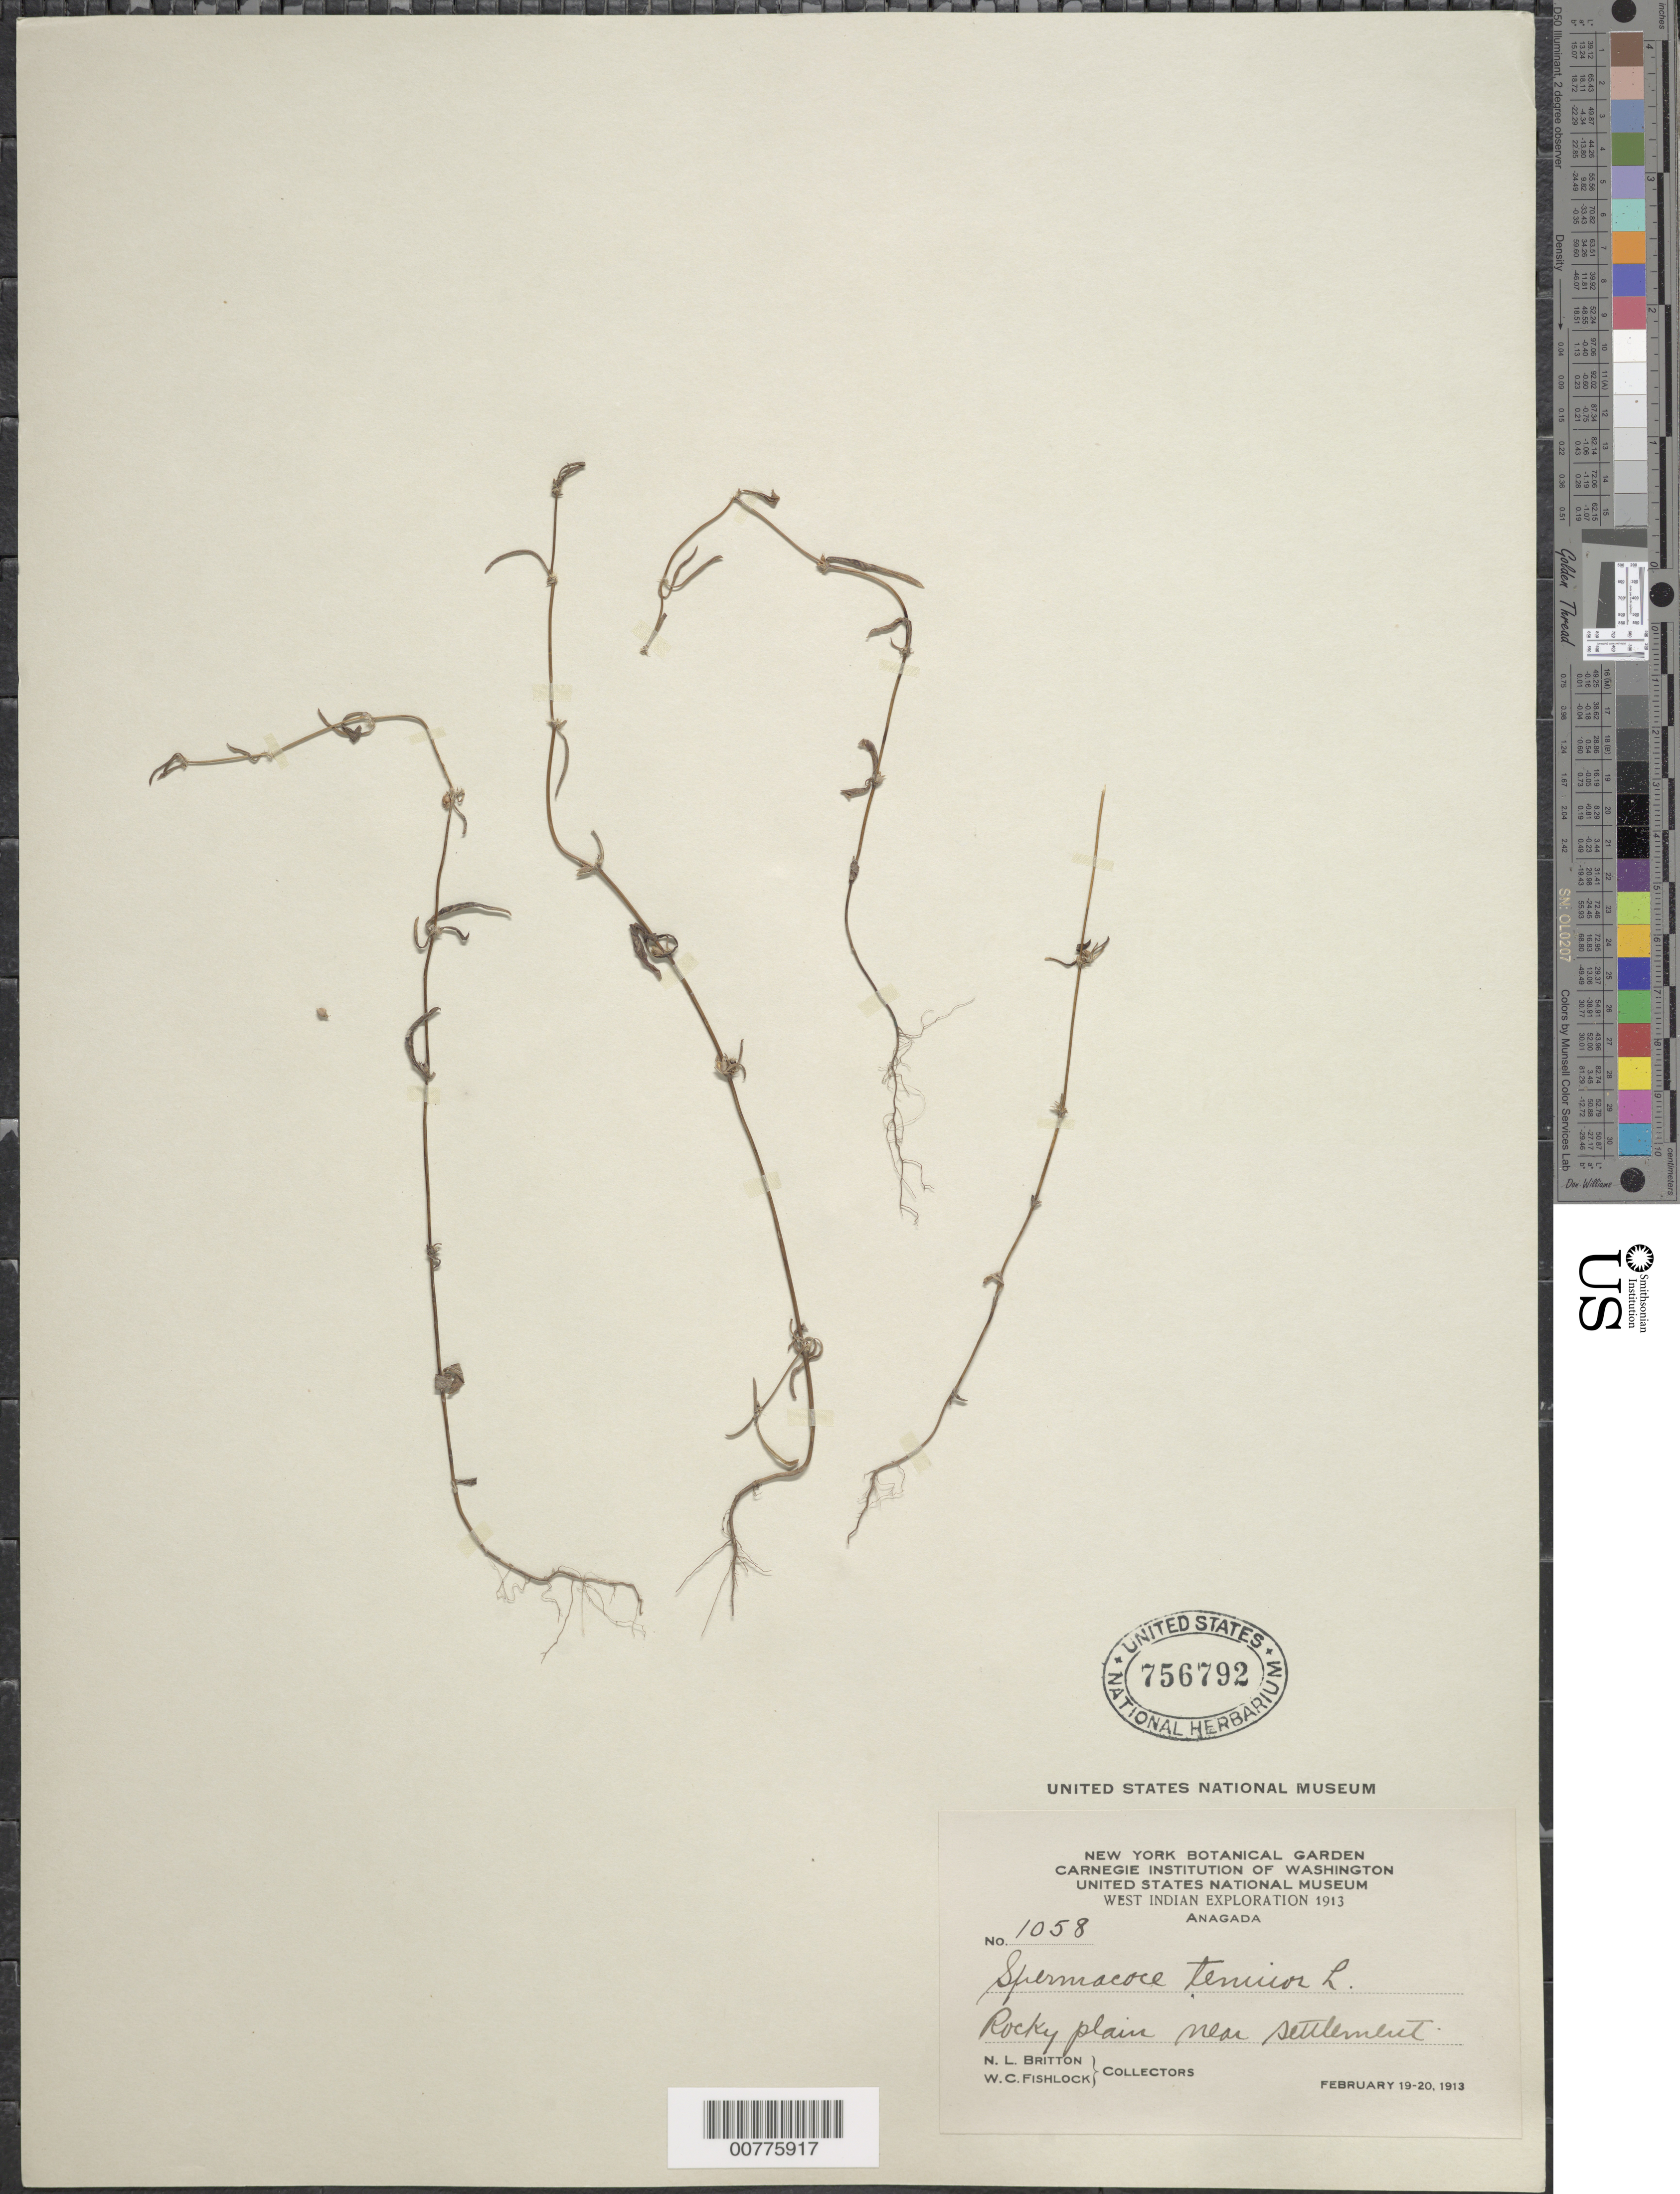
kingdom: Plantae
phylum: Tracheophyta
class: Magnoliopsida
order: Gentianales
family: Rubiaceae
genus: Spermacoce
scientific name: Spermacoce tenuior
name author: L.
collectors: N. Britton & W. Fishlock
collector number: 1058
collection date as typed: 19 Feb 1913 to 20 Feb 1913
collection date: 1913-02-19/1913-02-20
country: British Virgin Islands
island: Anegada I.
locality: Rocky plain near settlement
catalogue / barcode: US 756792